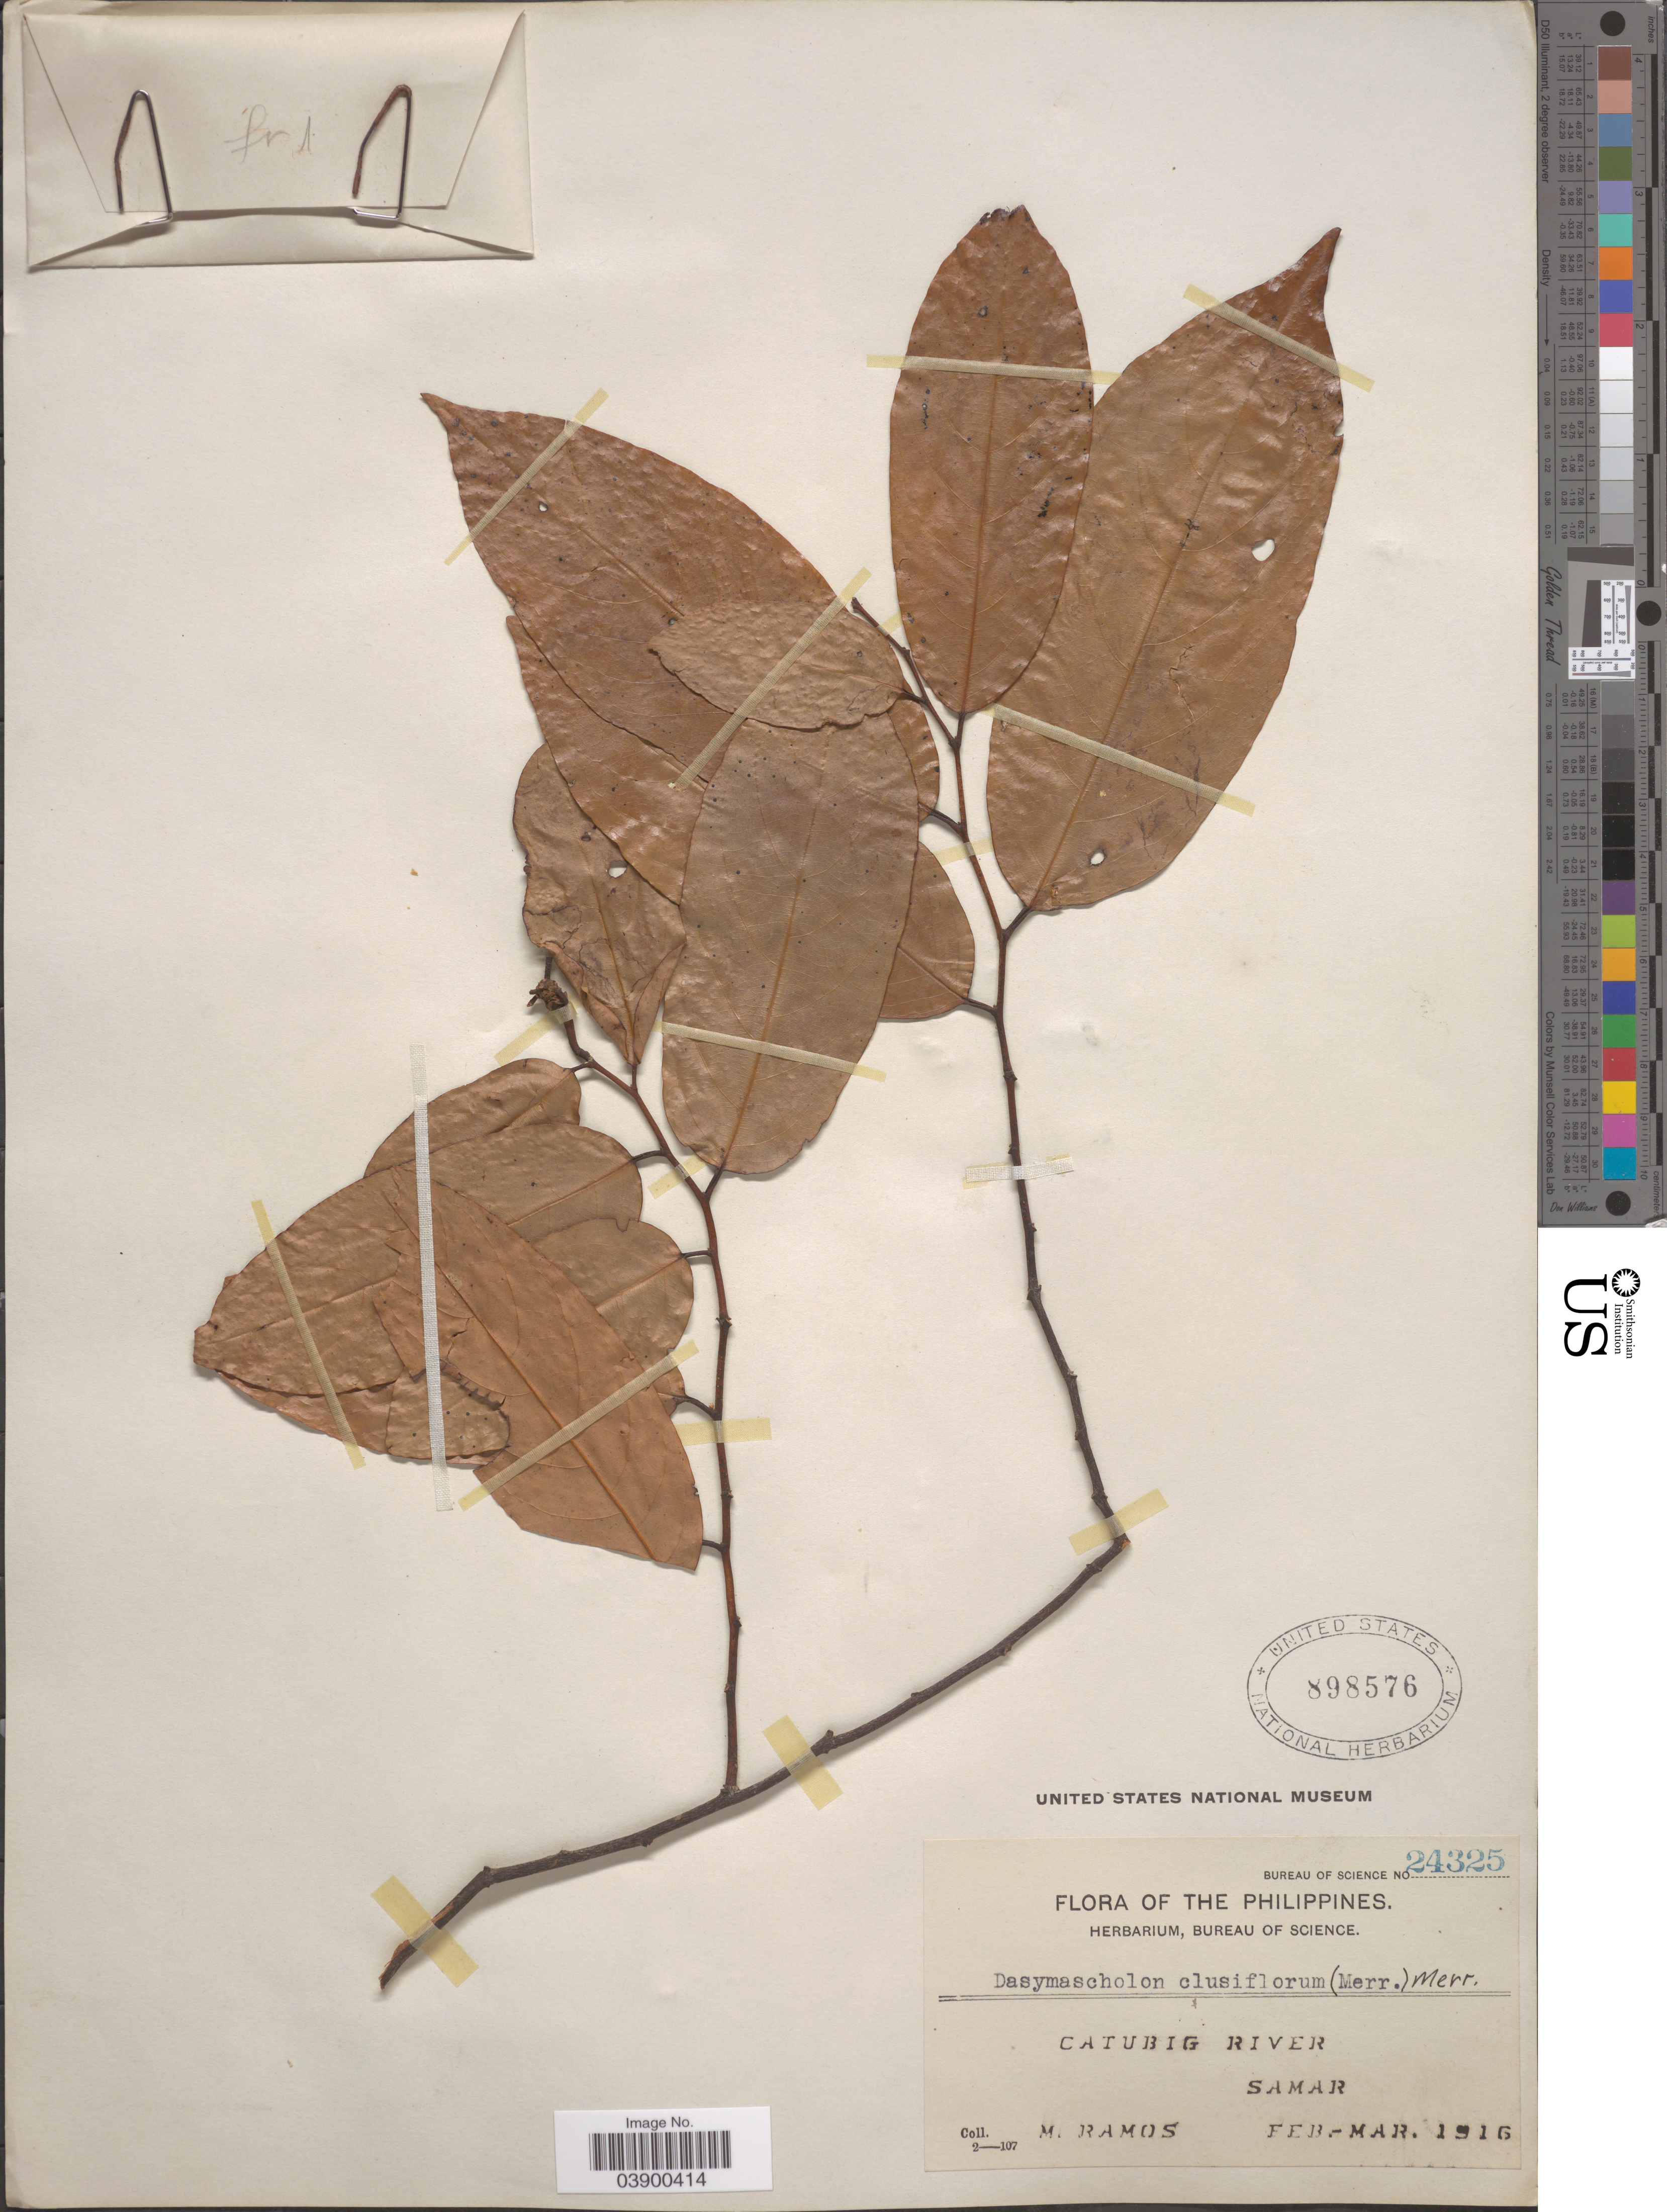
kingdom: Plantae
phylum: Tracheophyta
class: Magnoliopsida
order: Magnoliales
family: Annonaceae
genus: Dasymaschalon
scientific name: Dasymaschalon clusiflorum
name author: (Merr.) Merr.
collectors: M. Ramos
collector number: Bureau of Science 24325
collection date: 1916-02/1916-03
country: Philippines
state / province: Eastern Visayas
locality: Cutibig River, Samar.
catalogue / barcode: US 898576